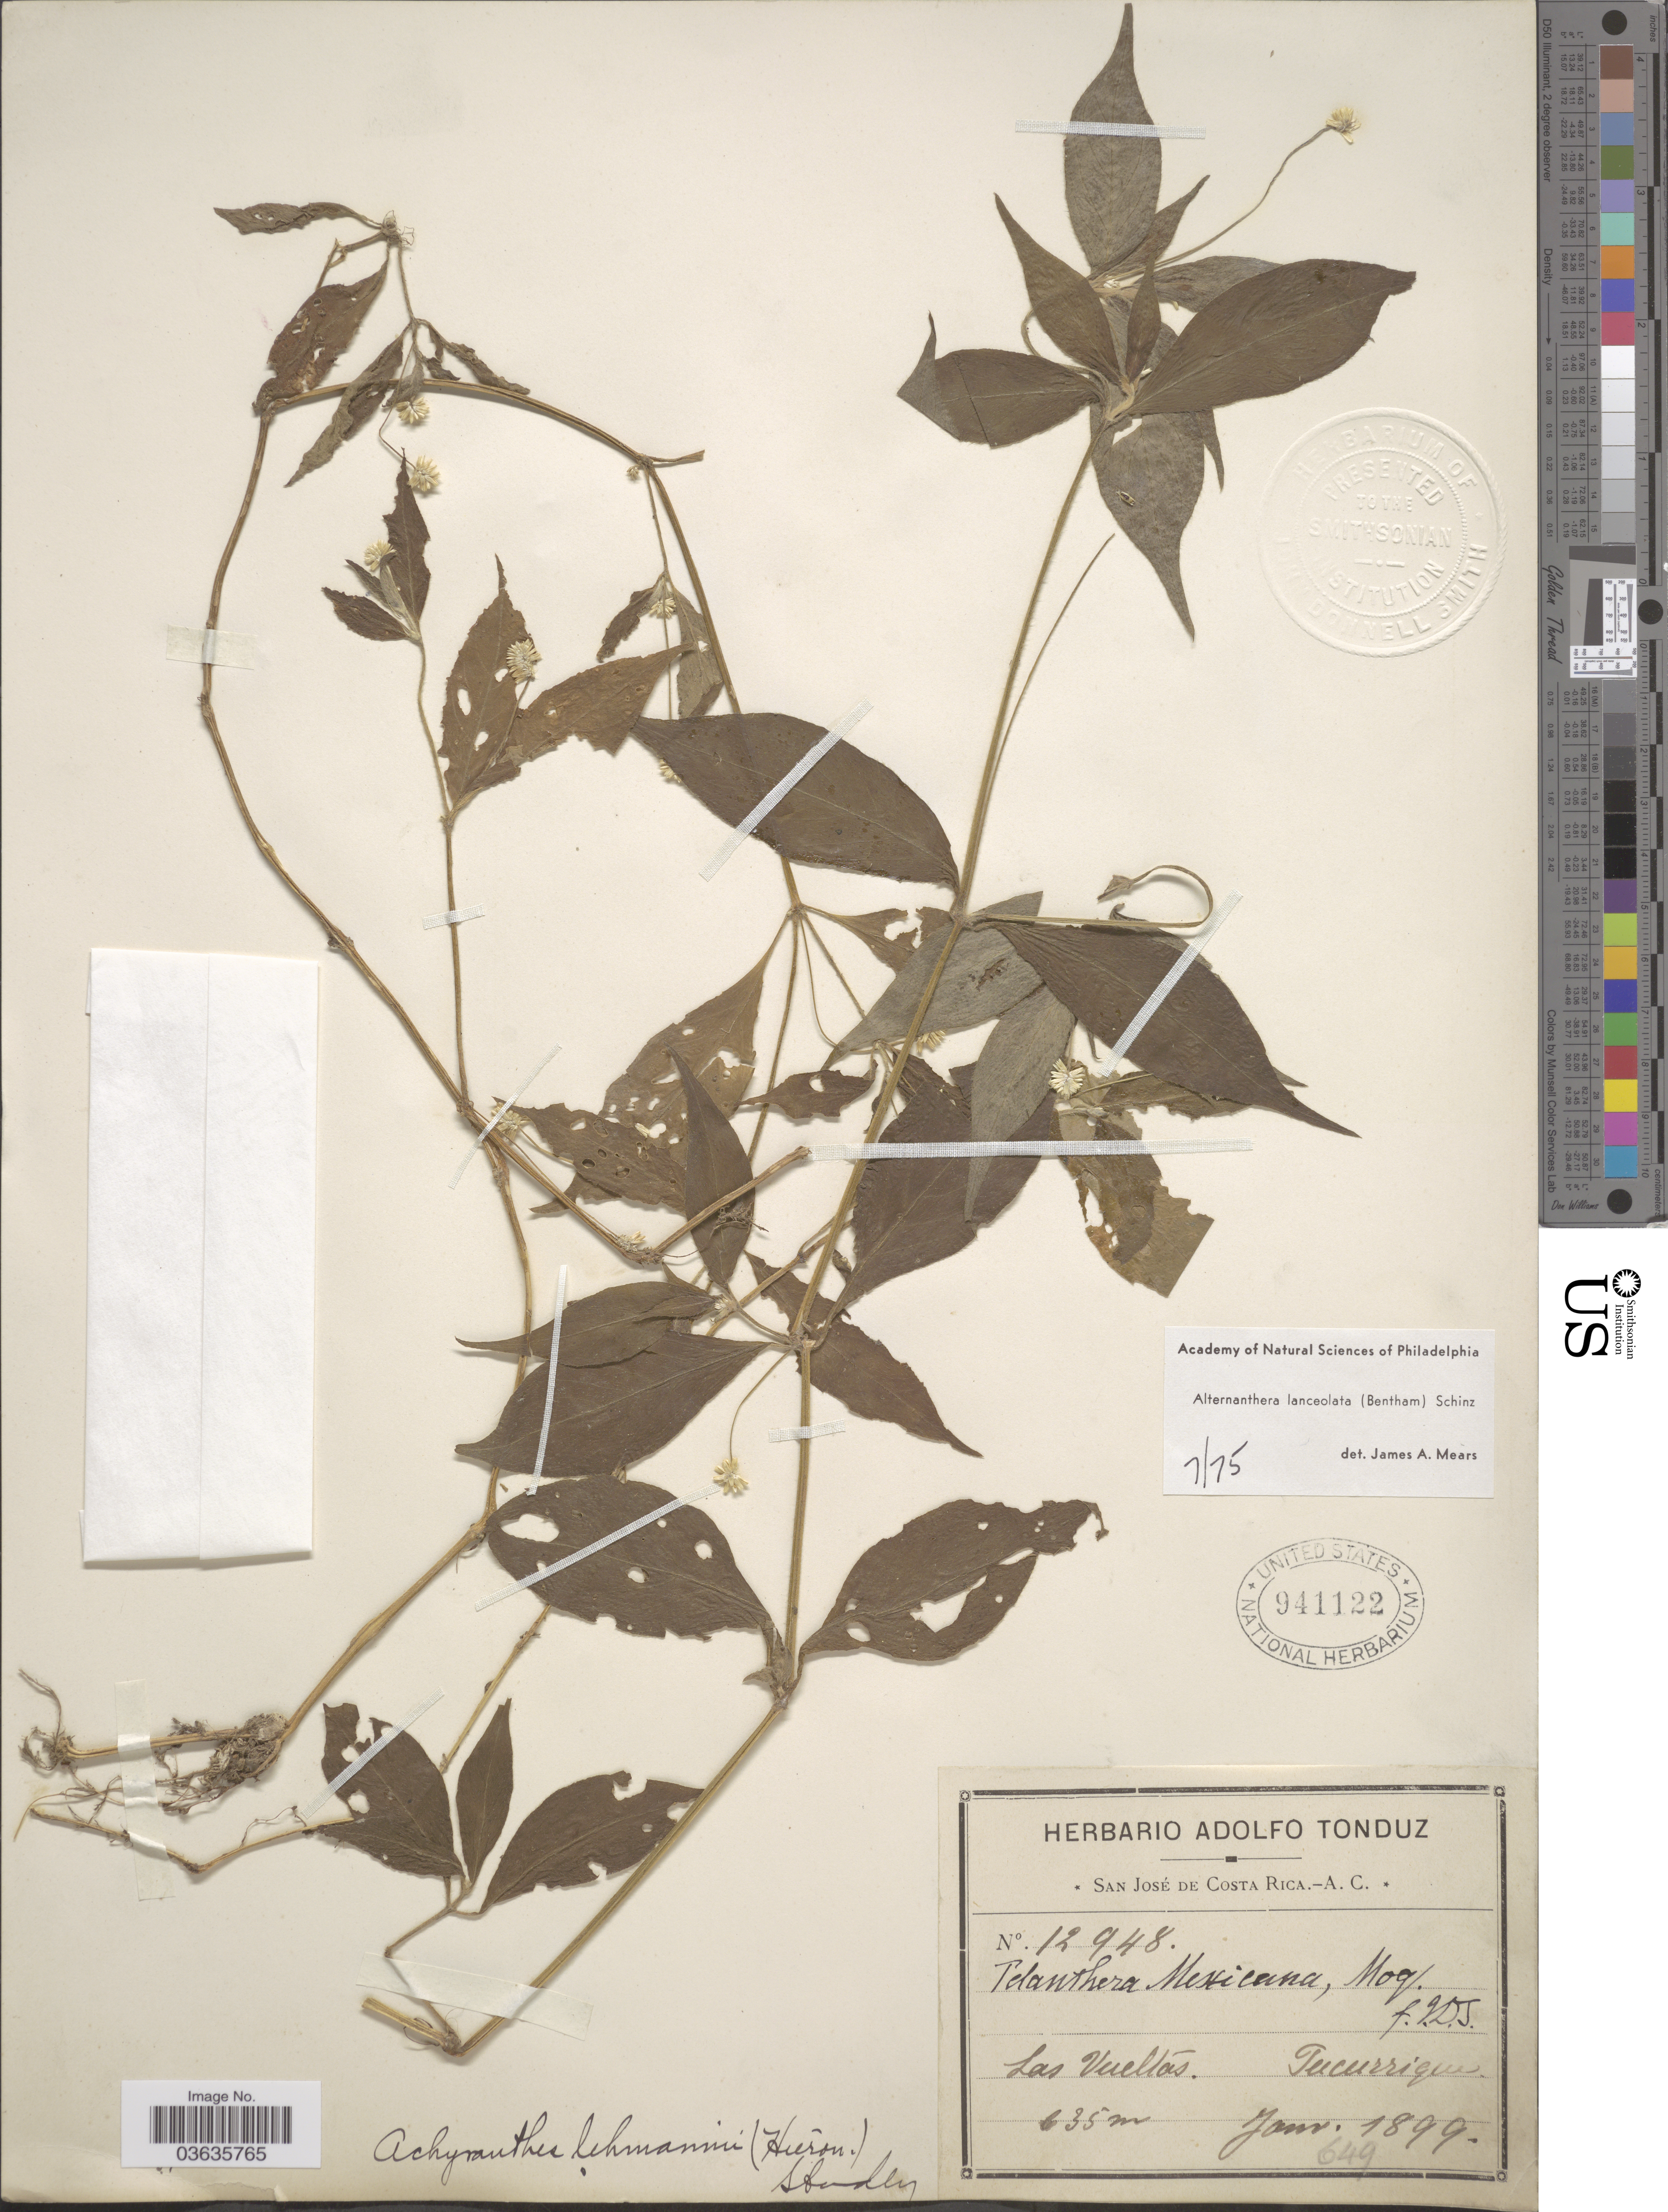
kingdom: Plantae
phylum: Tracheophyta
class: Magnoliopsida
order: Caryophyllales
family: Amaranthaceae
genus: Alternanthera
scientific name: Alternanthera lanceolata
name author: (Benth.) Schinz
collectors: ex Herb. Adolfo Tonduz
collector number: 12948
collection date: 1899-01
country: Costa Rica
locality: Las Vueltas. Tucurrique.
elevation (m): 635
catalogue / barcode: US 941122